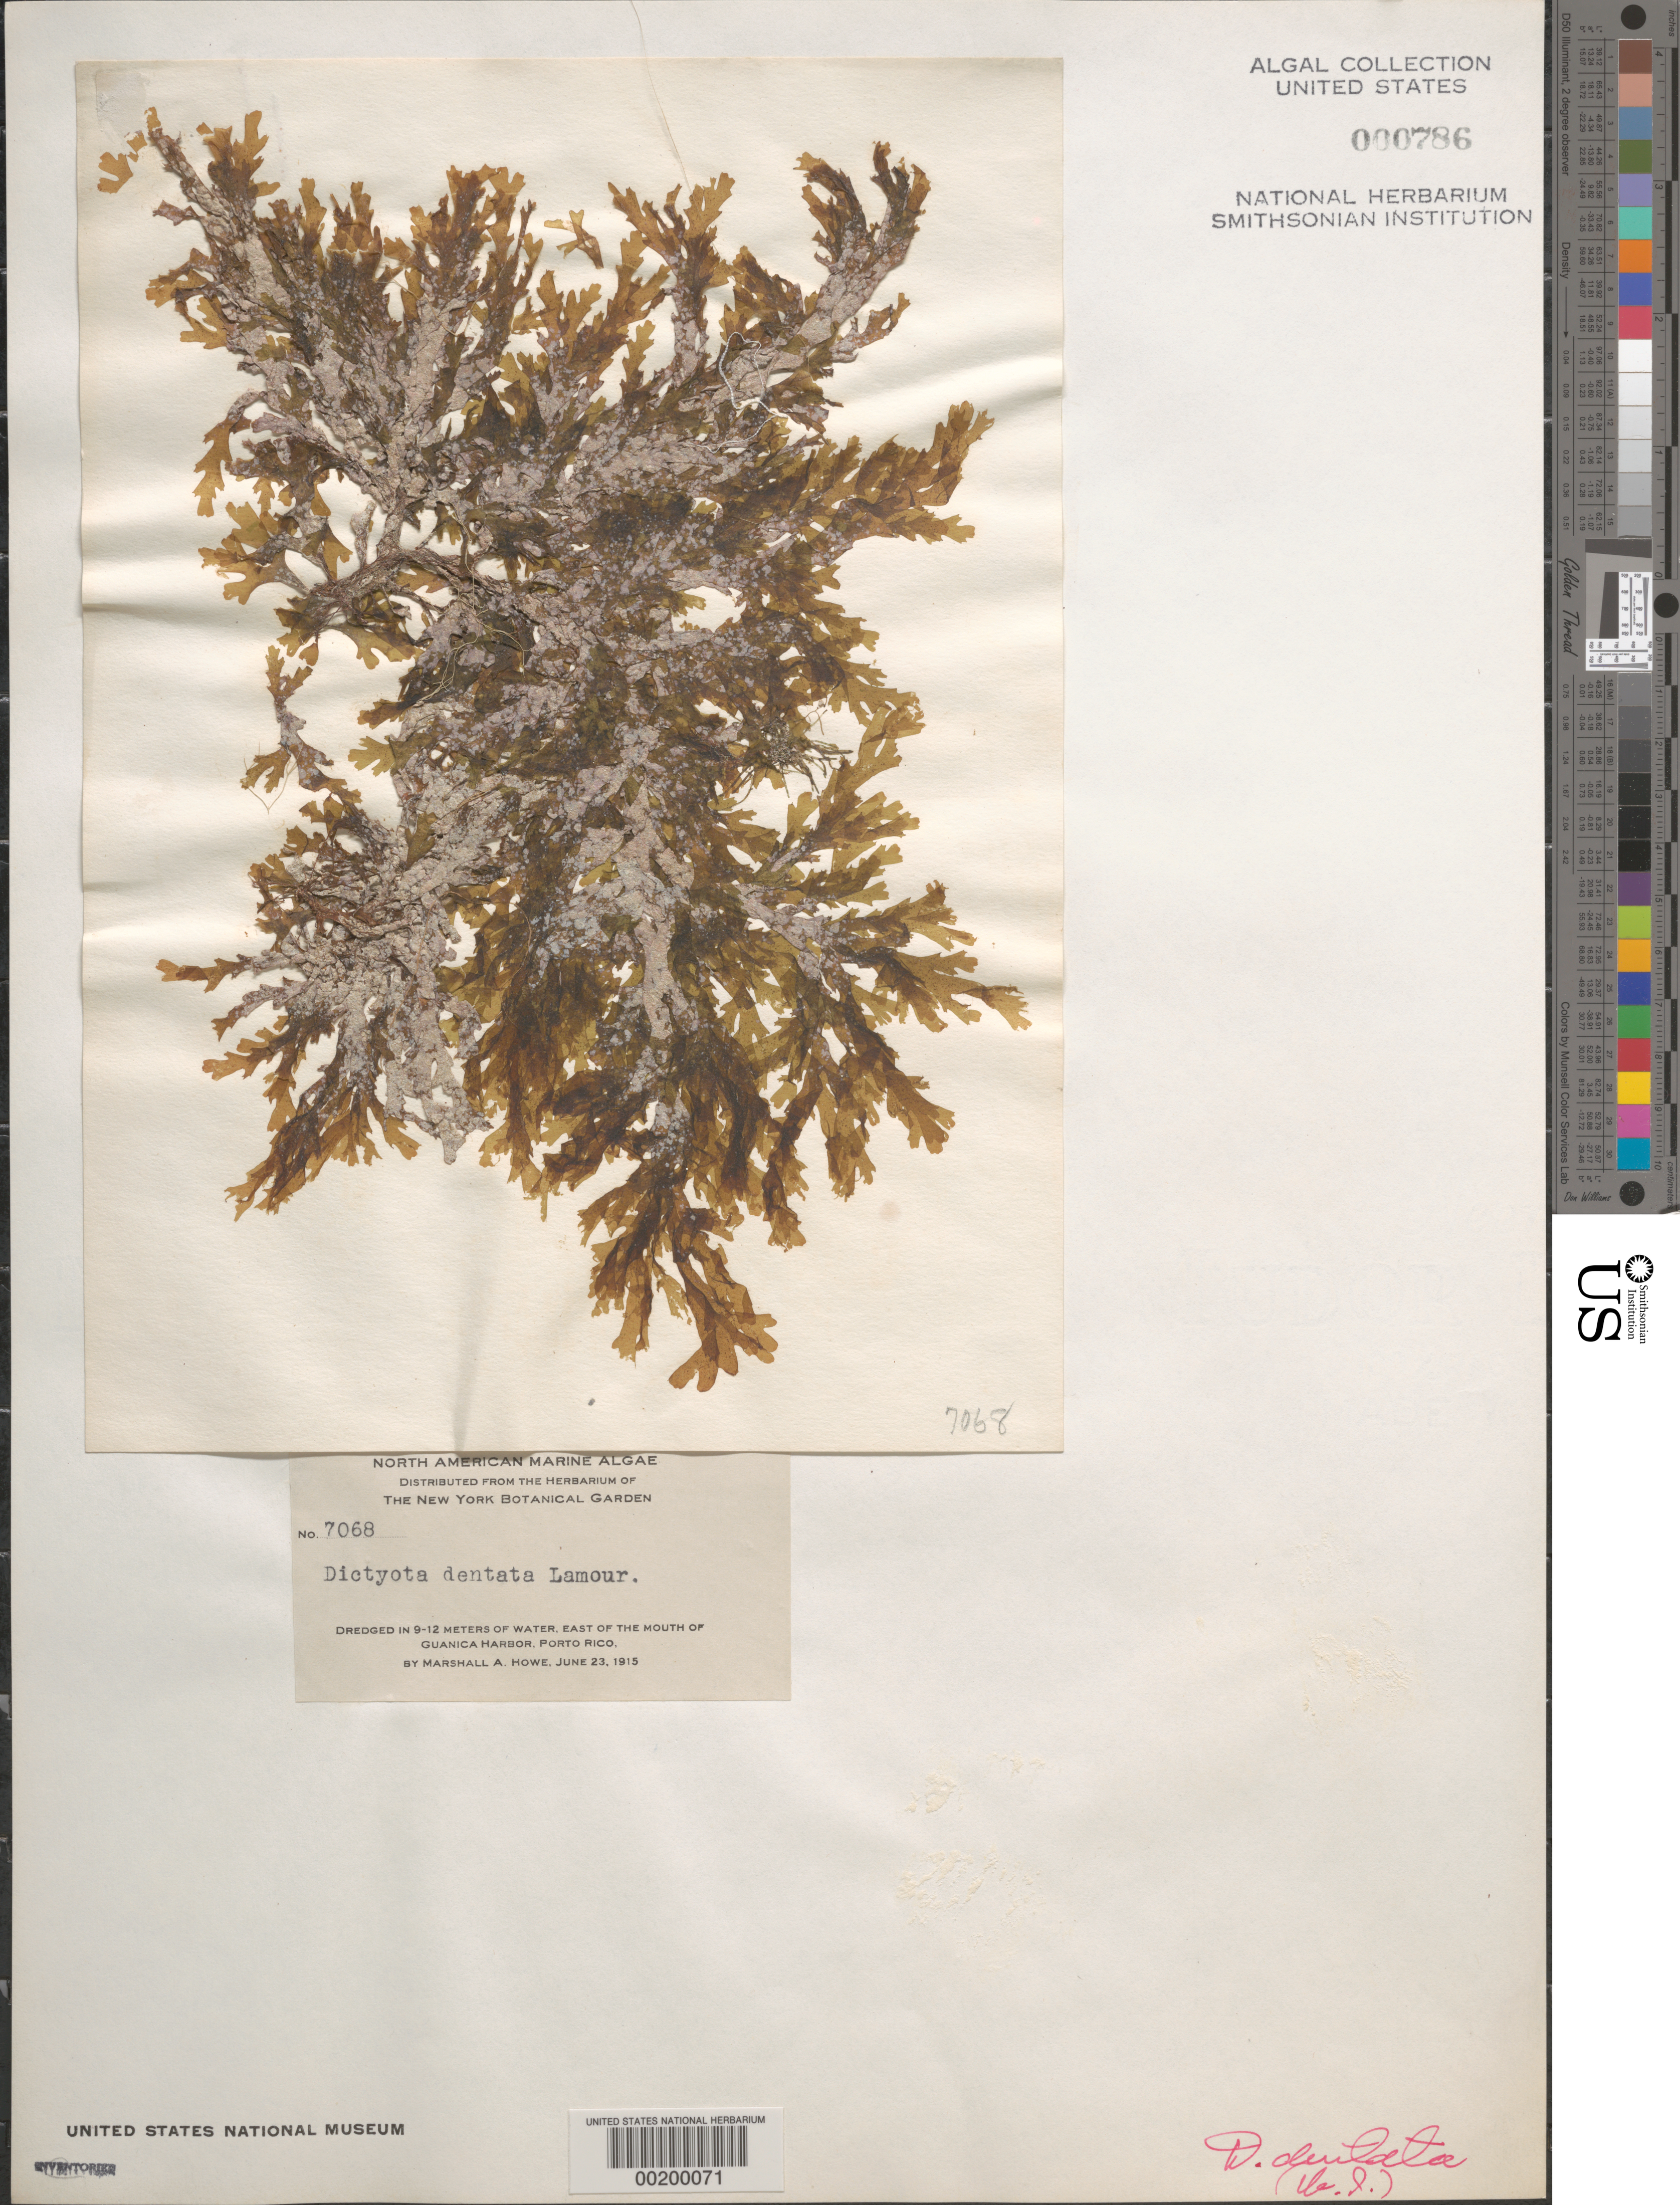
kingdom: Chromista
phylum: Ochrophyta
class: Phaeophyceae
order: Dictyotales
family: Dictyotaceae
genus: Dictyota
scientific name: Dictyota mertensii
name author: (C. Mart.) Kütz.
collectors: M. A. Howe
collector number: MAH 7068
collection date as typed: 23 Jun 1915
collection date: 1915-06-23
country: Puerto Rico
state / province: Guanica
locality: East of Gunaica Harbor mouth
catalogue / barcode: US 786